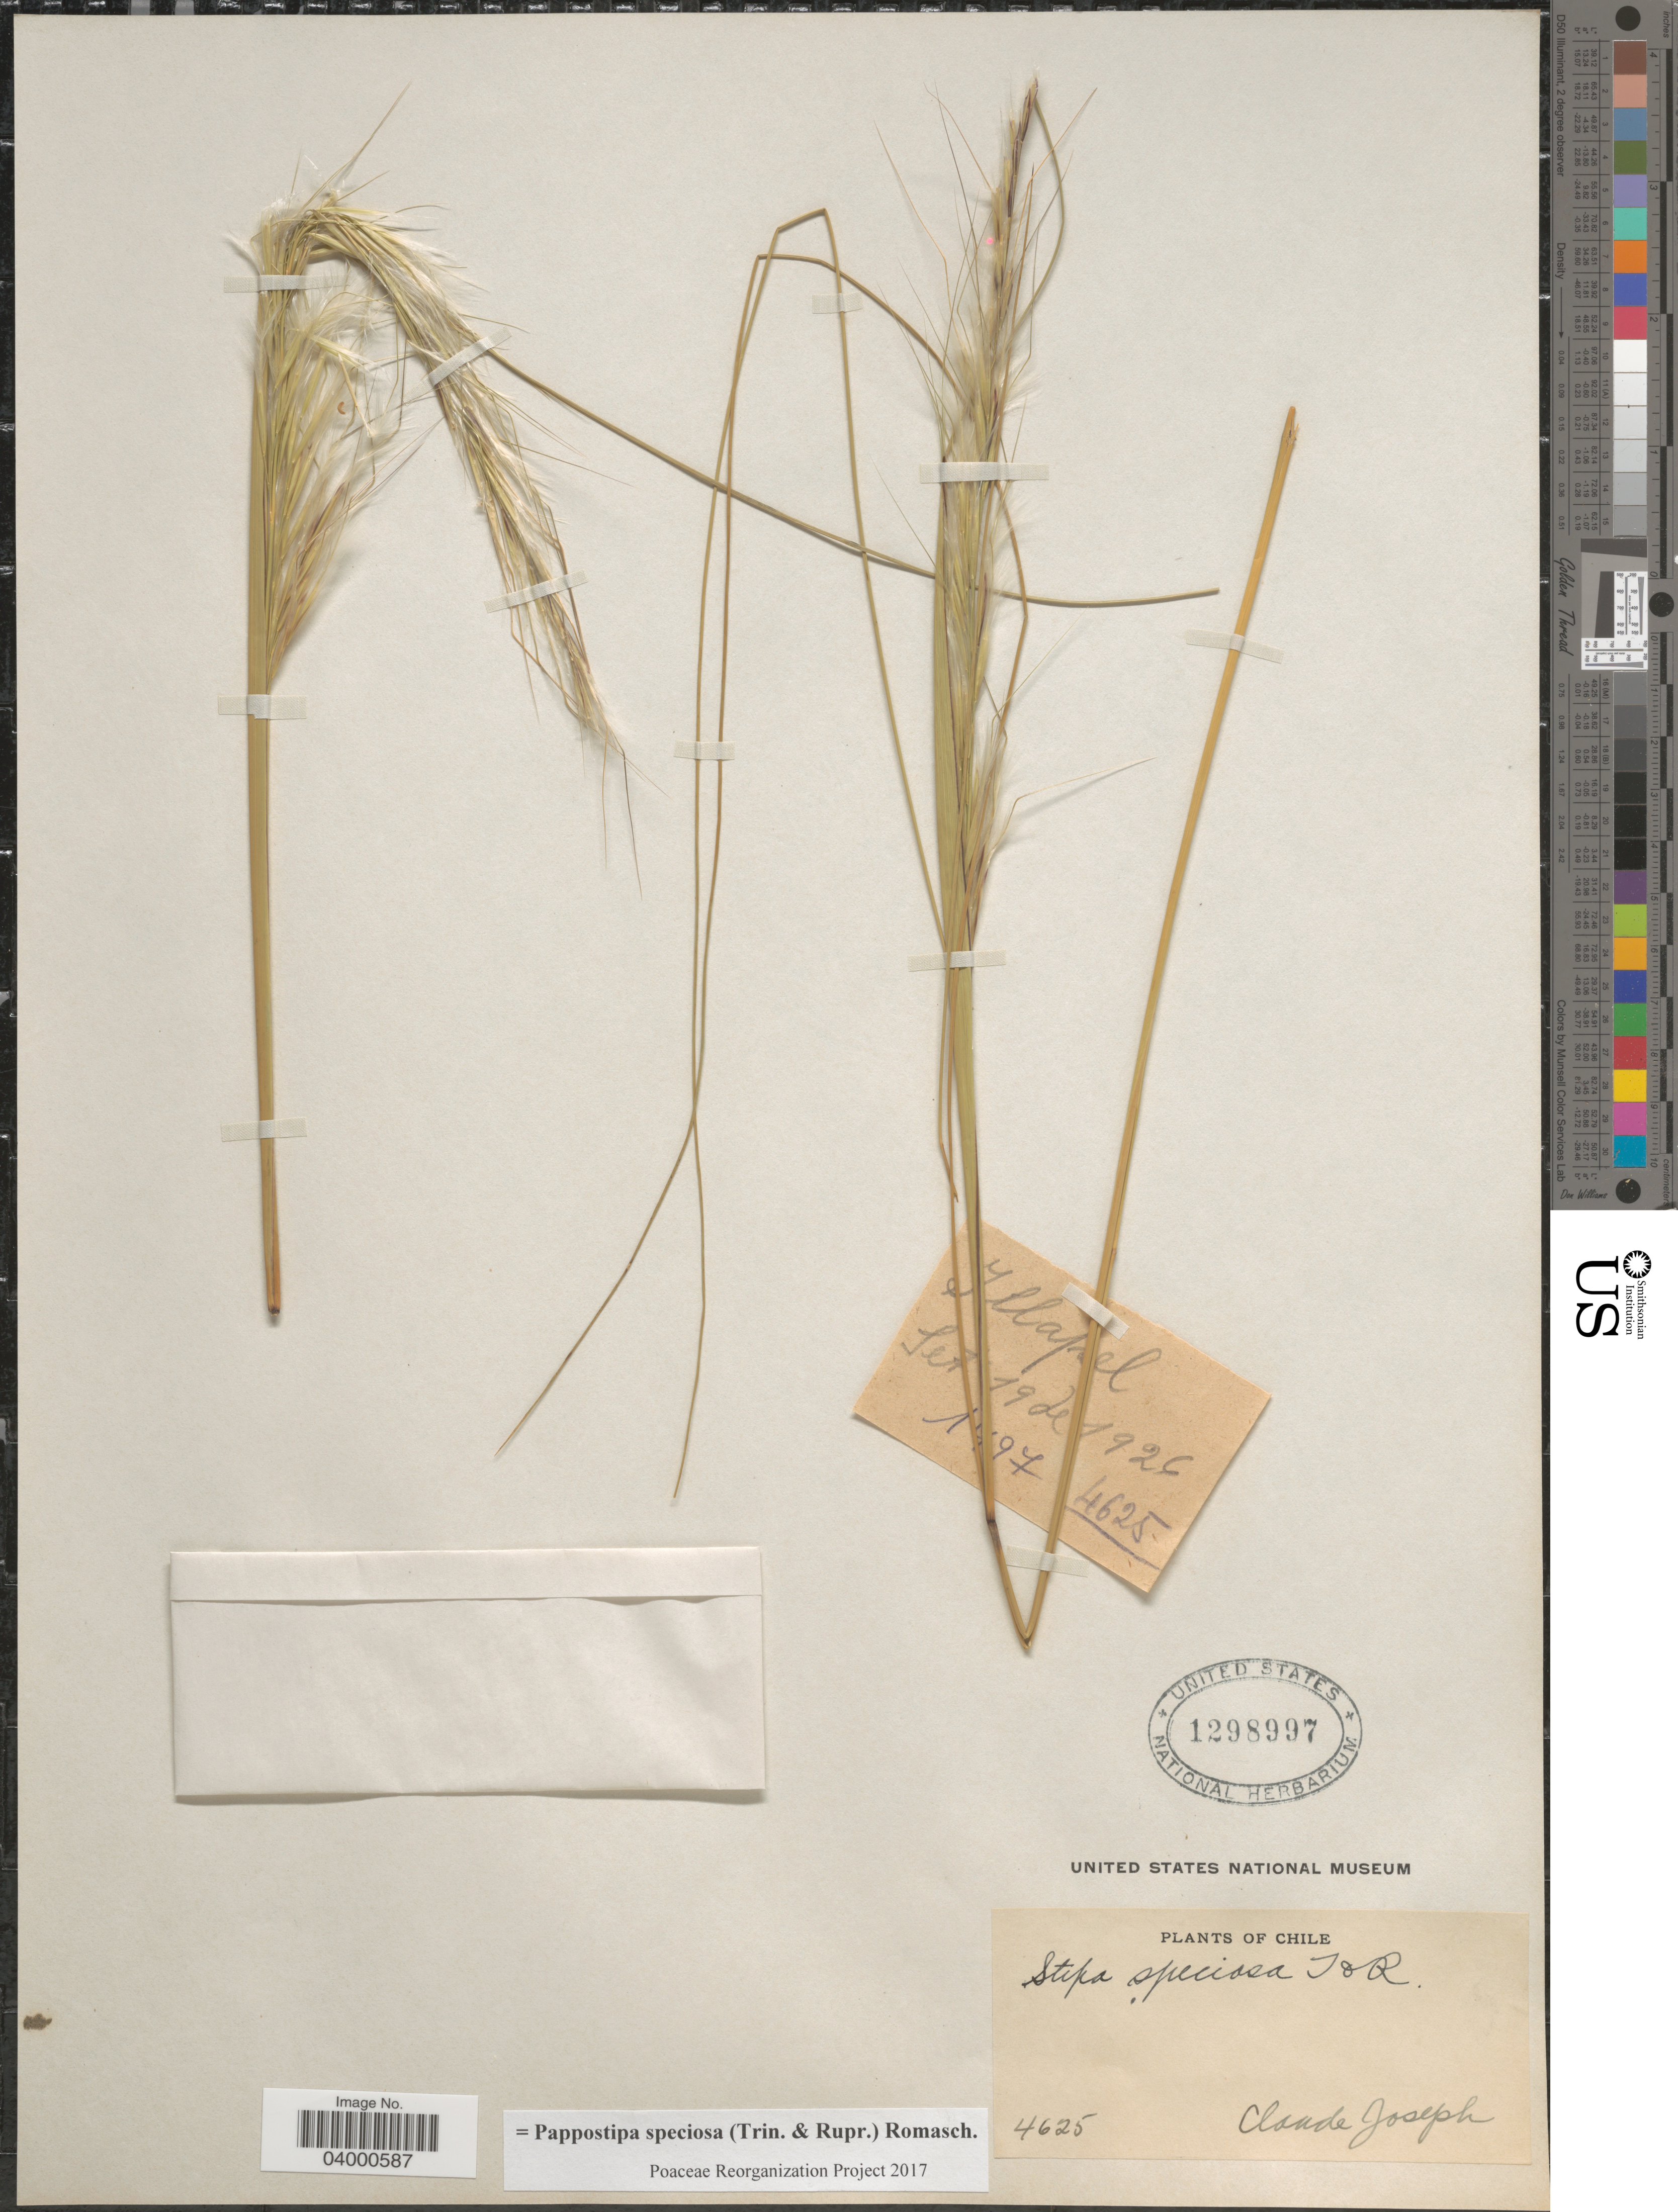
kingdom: Plantae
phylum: Tracheophyta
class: Liliopsida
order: Poales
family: Poaceae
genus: Pappostipa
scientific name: Pappostipa speciosa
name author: (Trin. & Rupr.) Romasch.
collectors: C. Joseph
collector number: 4625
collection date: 1997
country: Chile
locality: Illapel.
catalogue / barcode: US 1298997